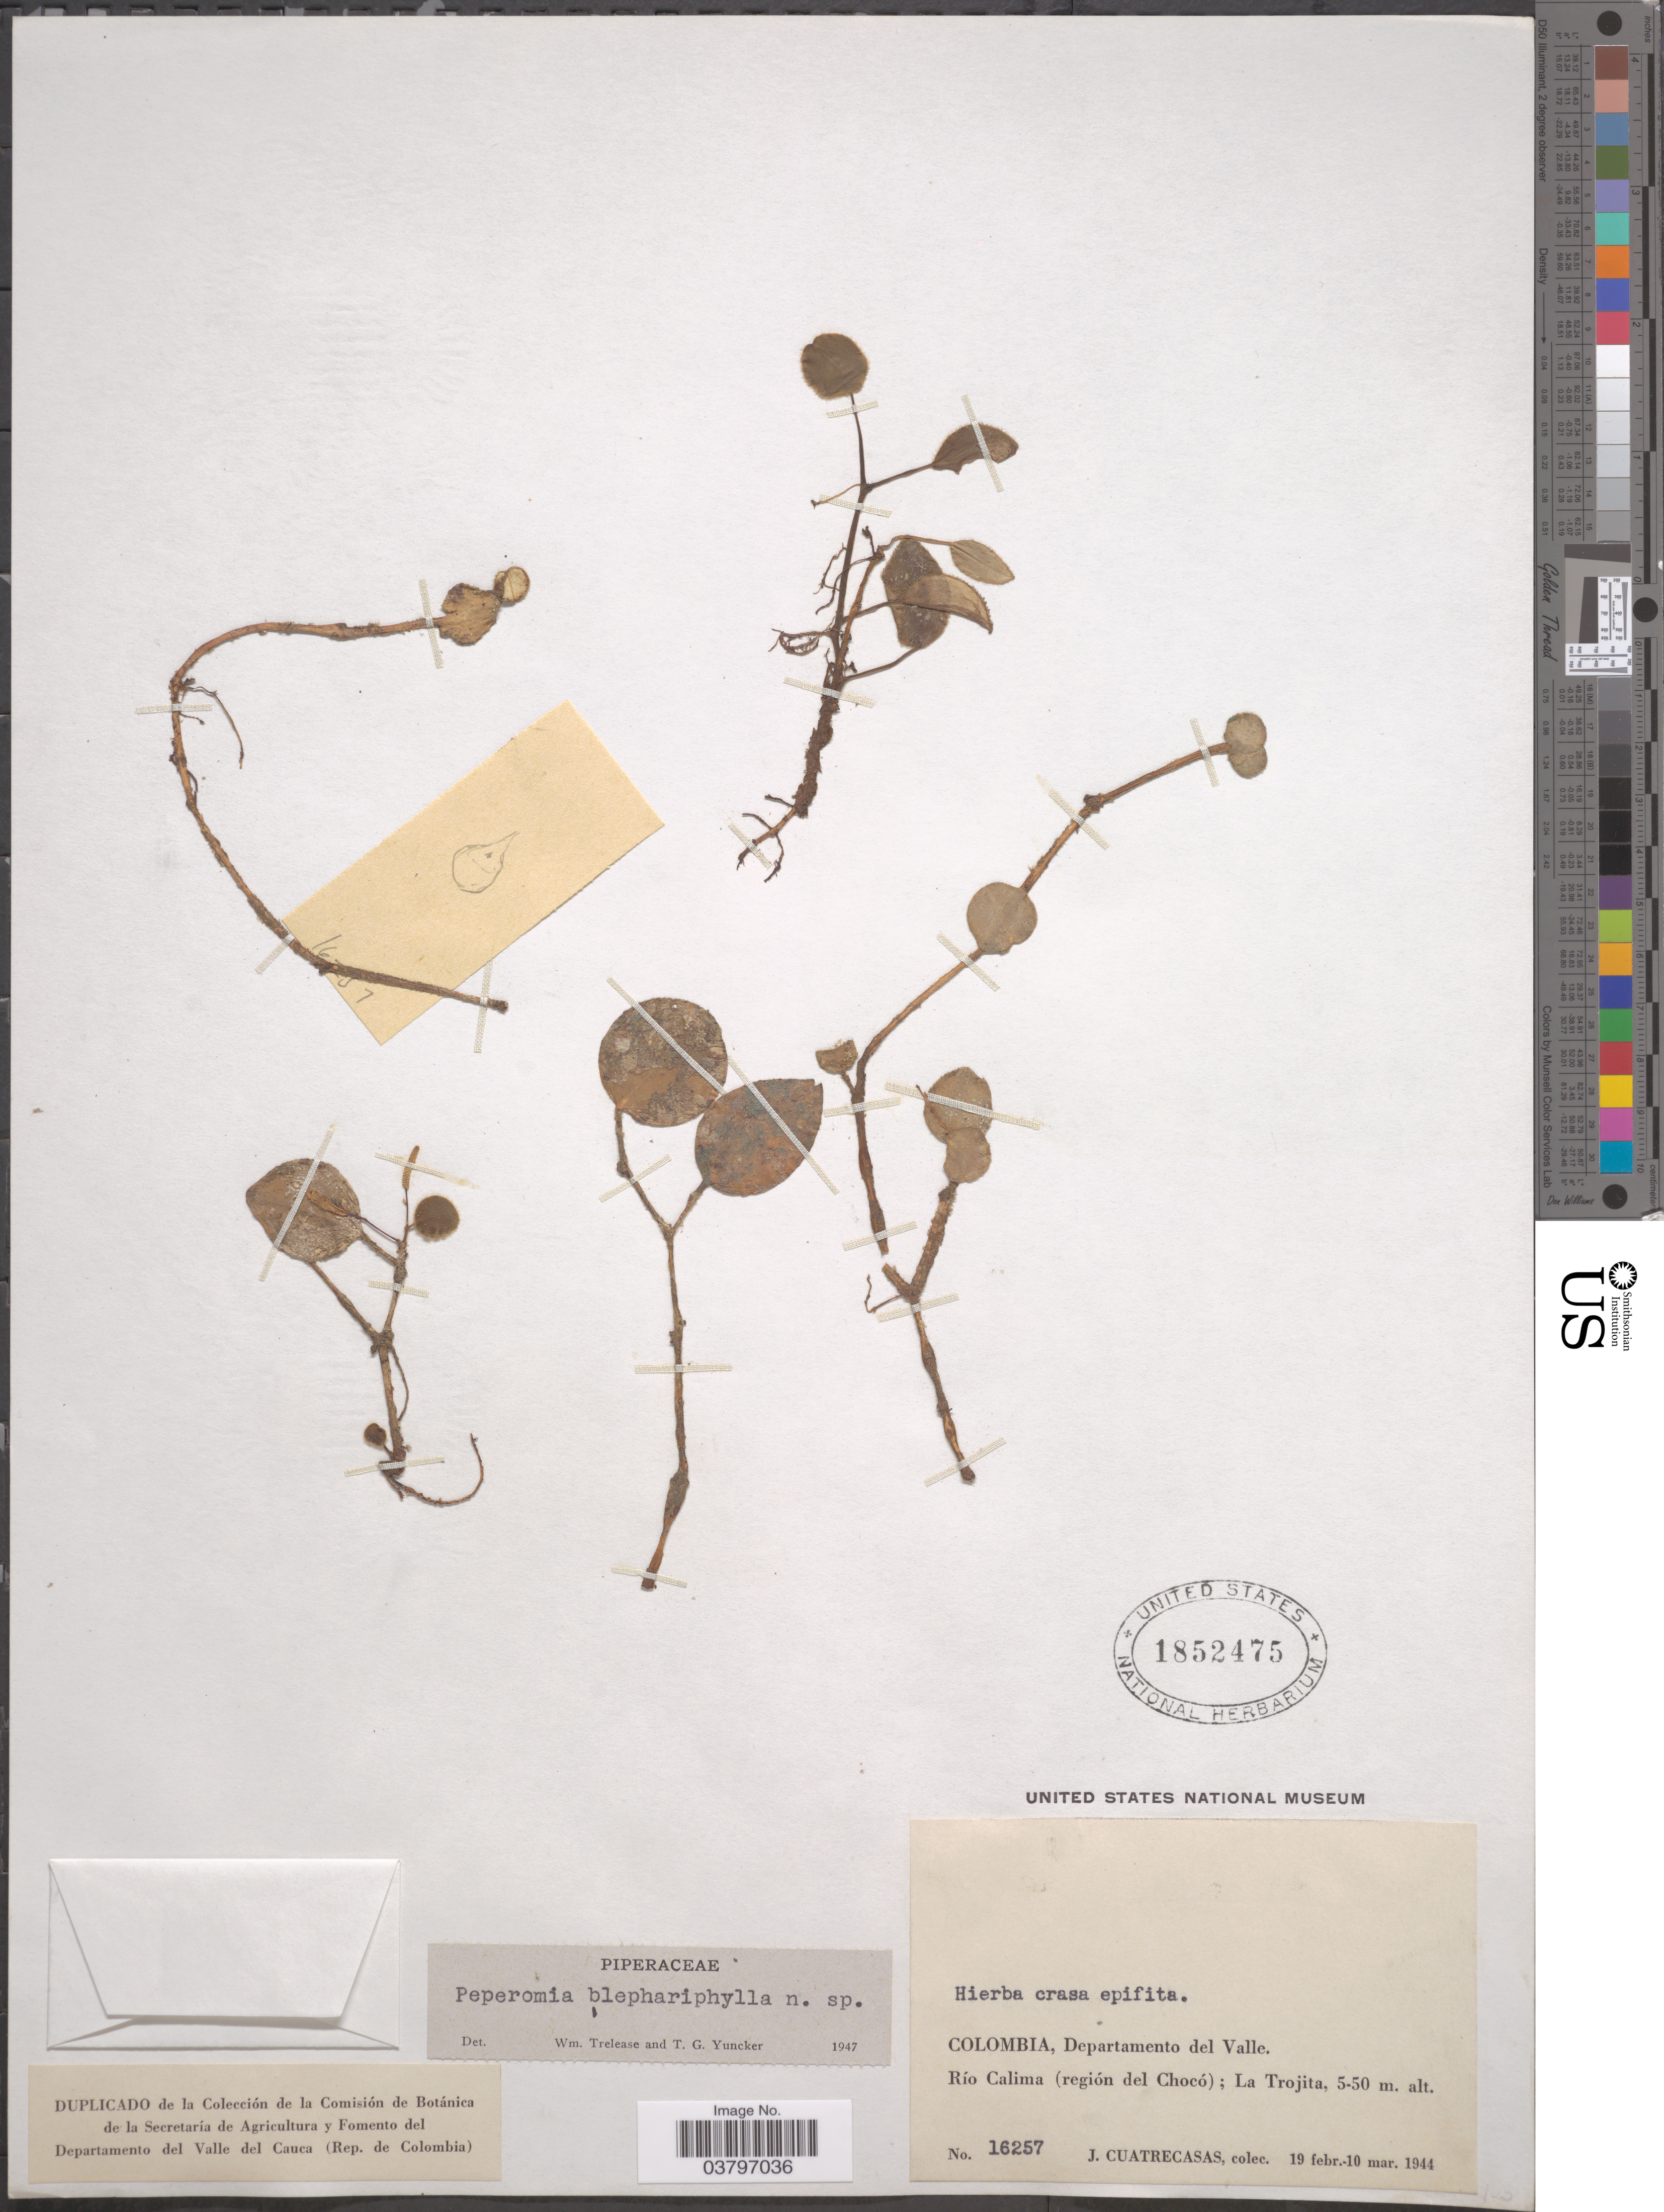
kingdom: Plantae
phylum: Tracheophyta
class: Magnoliopsida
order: Piperales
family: Piperaceae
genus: Peperomia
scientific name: Peperomia ciliaris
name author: C. DC.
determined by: Jiménez, José Estaban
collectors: J. Cuatrecasas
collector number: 16257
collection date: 1944-02-19/1944-03-10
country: Colombia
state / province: Valle del Cauca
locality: Departamento del Valle. Río Calima (región del Chocó); La Trojita.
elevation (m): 5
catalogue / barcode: US 1852475